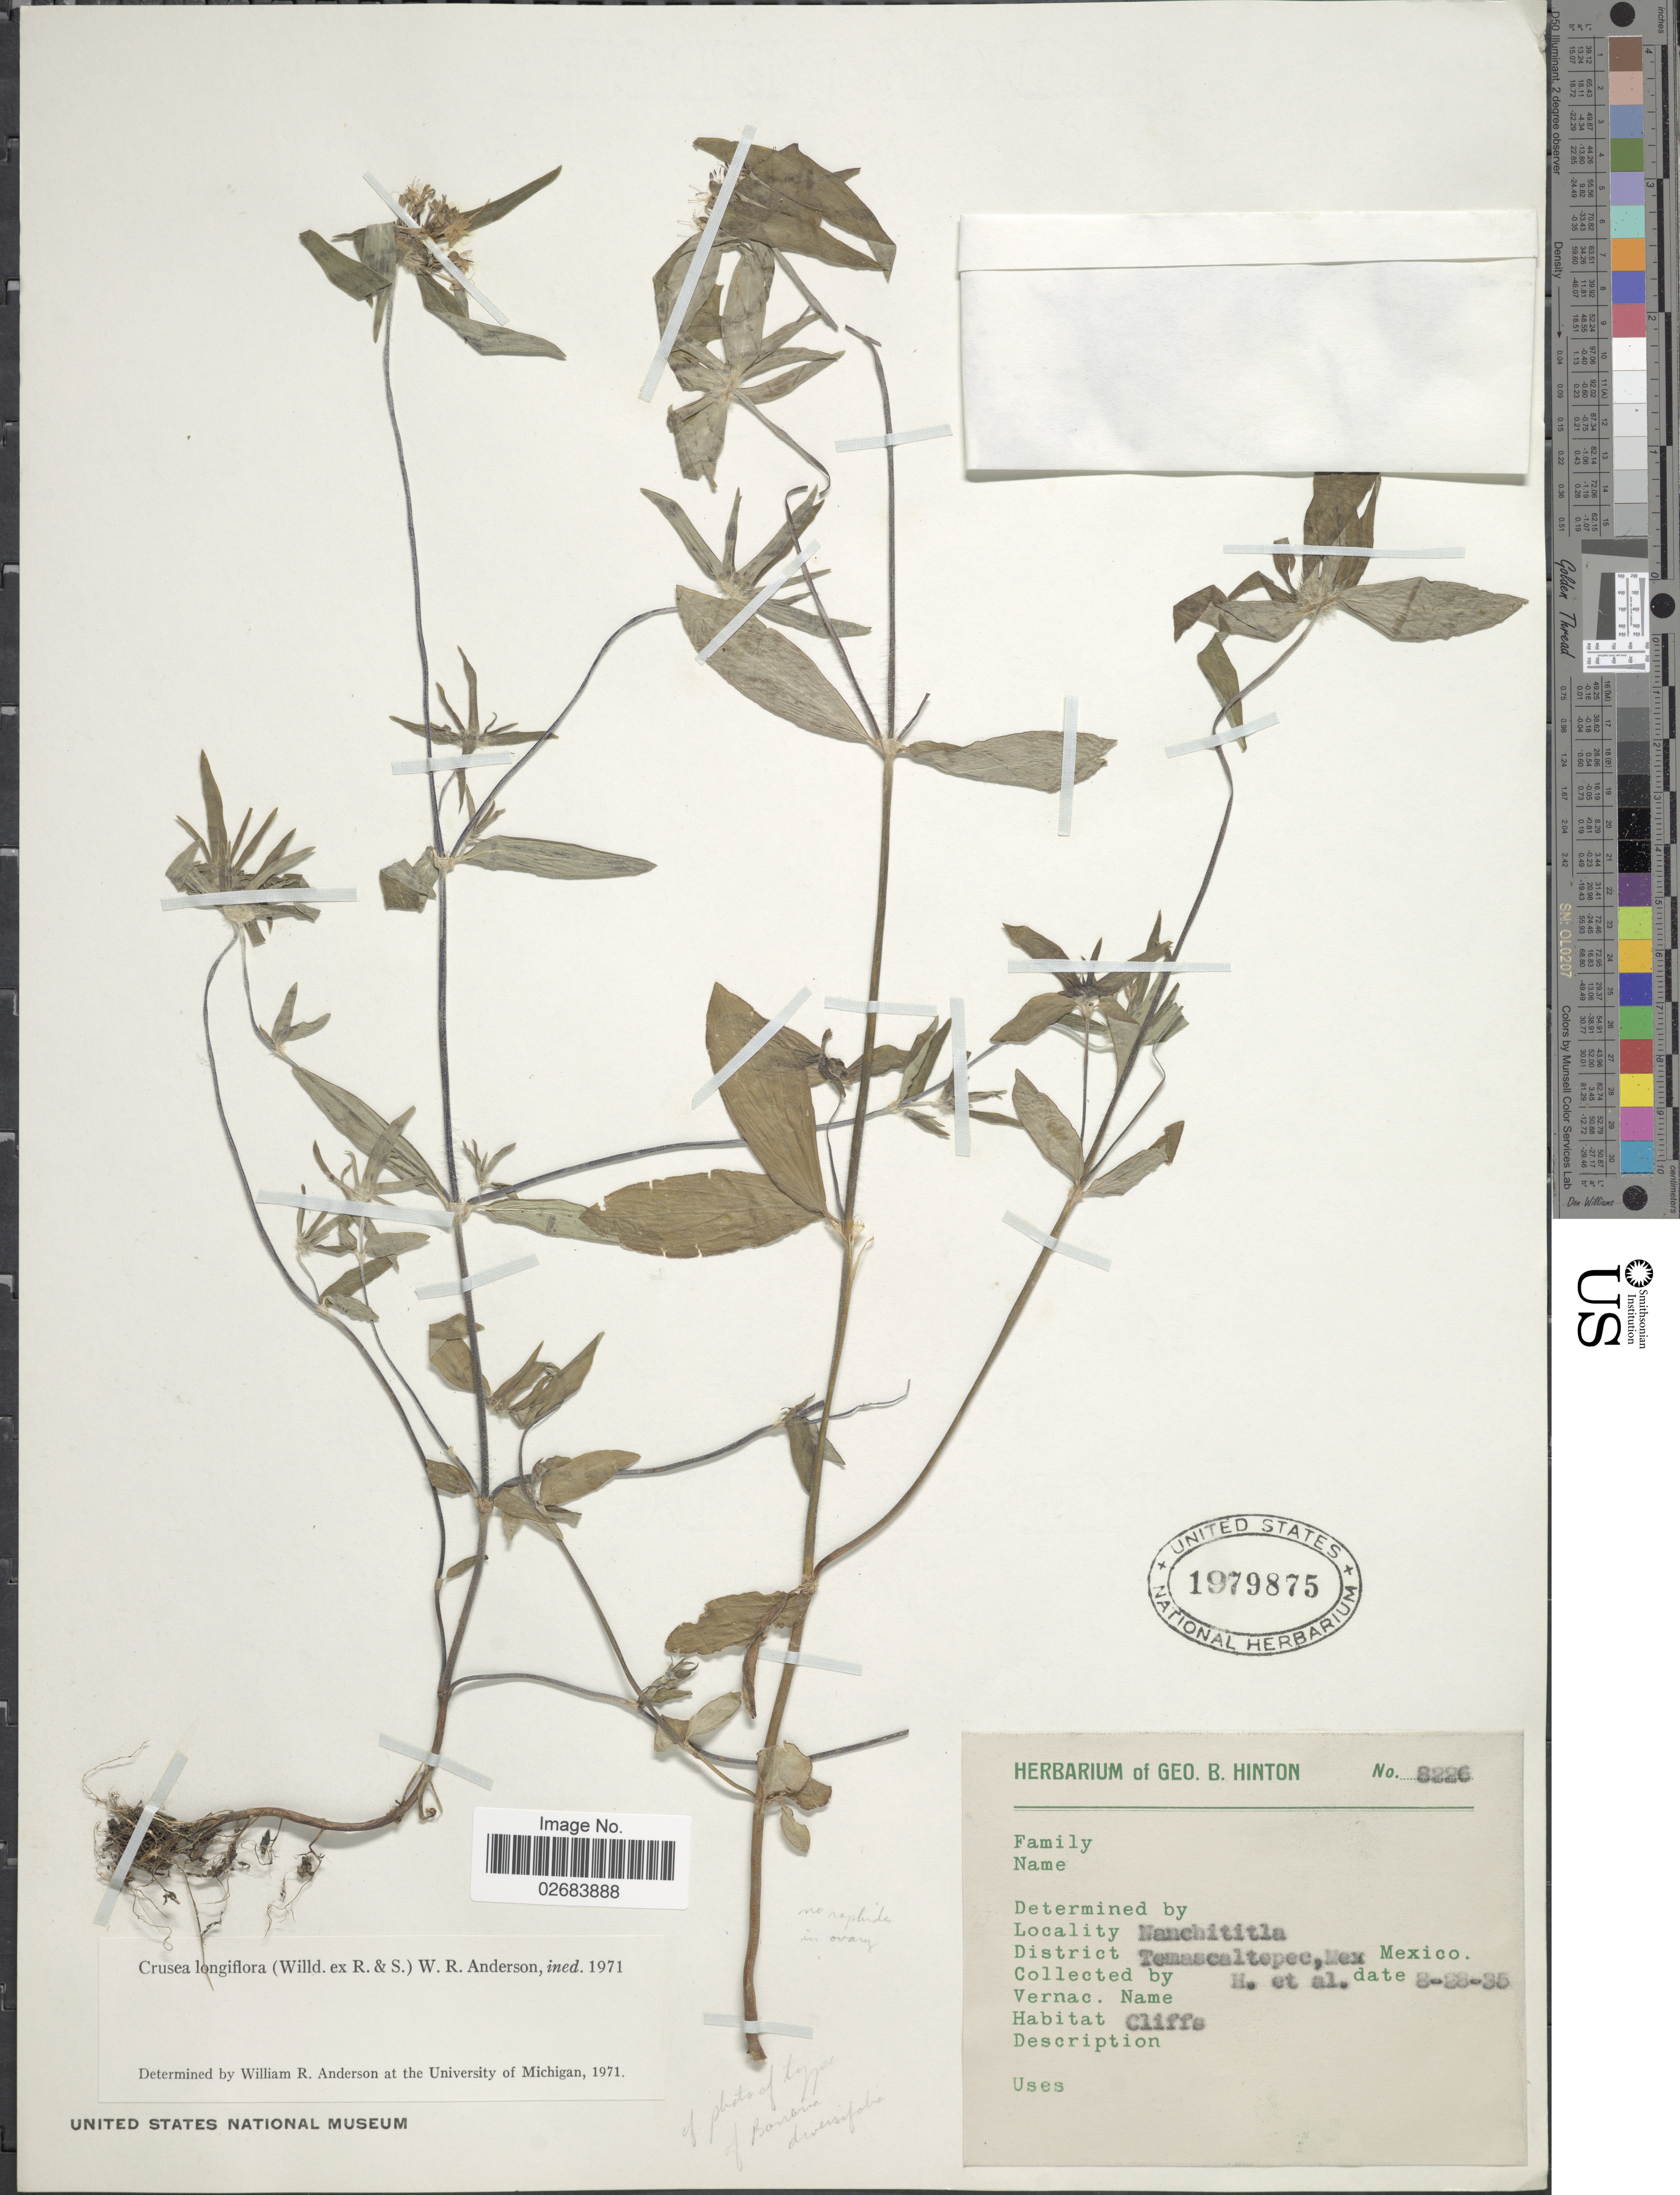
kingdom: Plantae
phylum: Tracheophyta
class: Magnoliopsida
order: Gentianales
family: Rubiaceae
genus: Crusea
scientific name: Crusea longiflora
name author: (Willd. ex Roem. & Schult.) W.R. Anderson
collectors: G. B. Hinton & et al.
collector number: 8226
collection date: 1935-08-28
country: Mexico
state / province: México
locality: Nanchititla, District Temascaltepec, cliffs.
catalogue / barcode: US 1979875